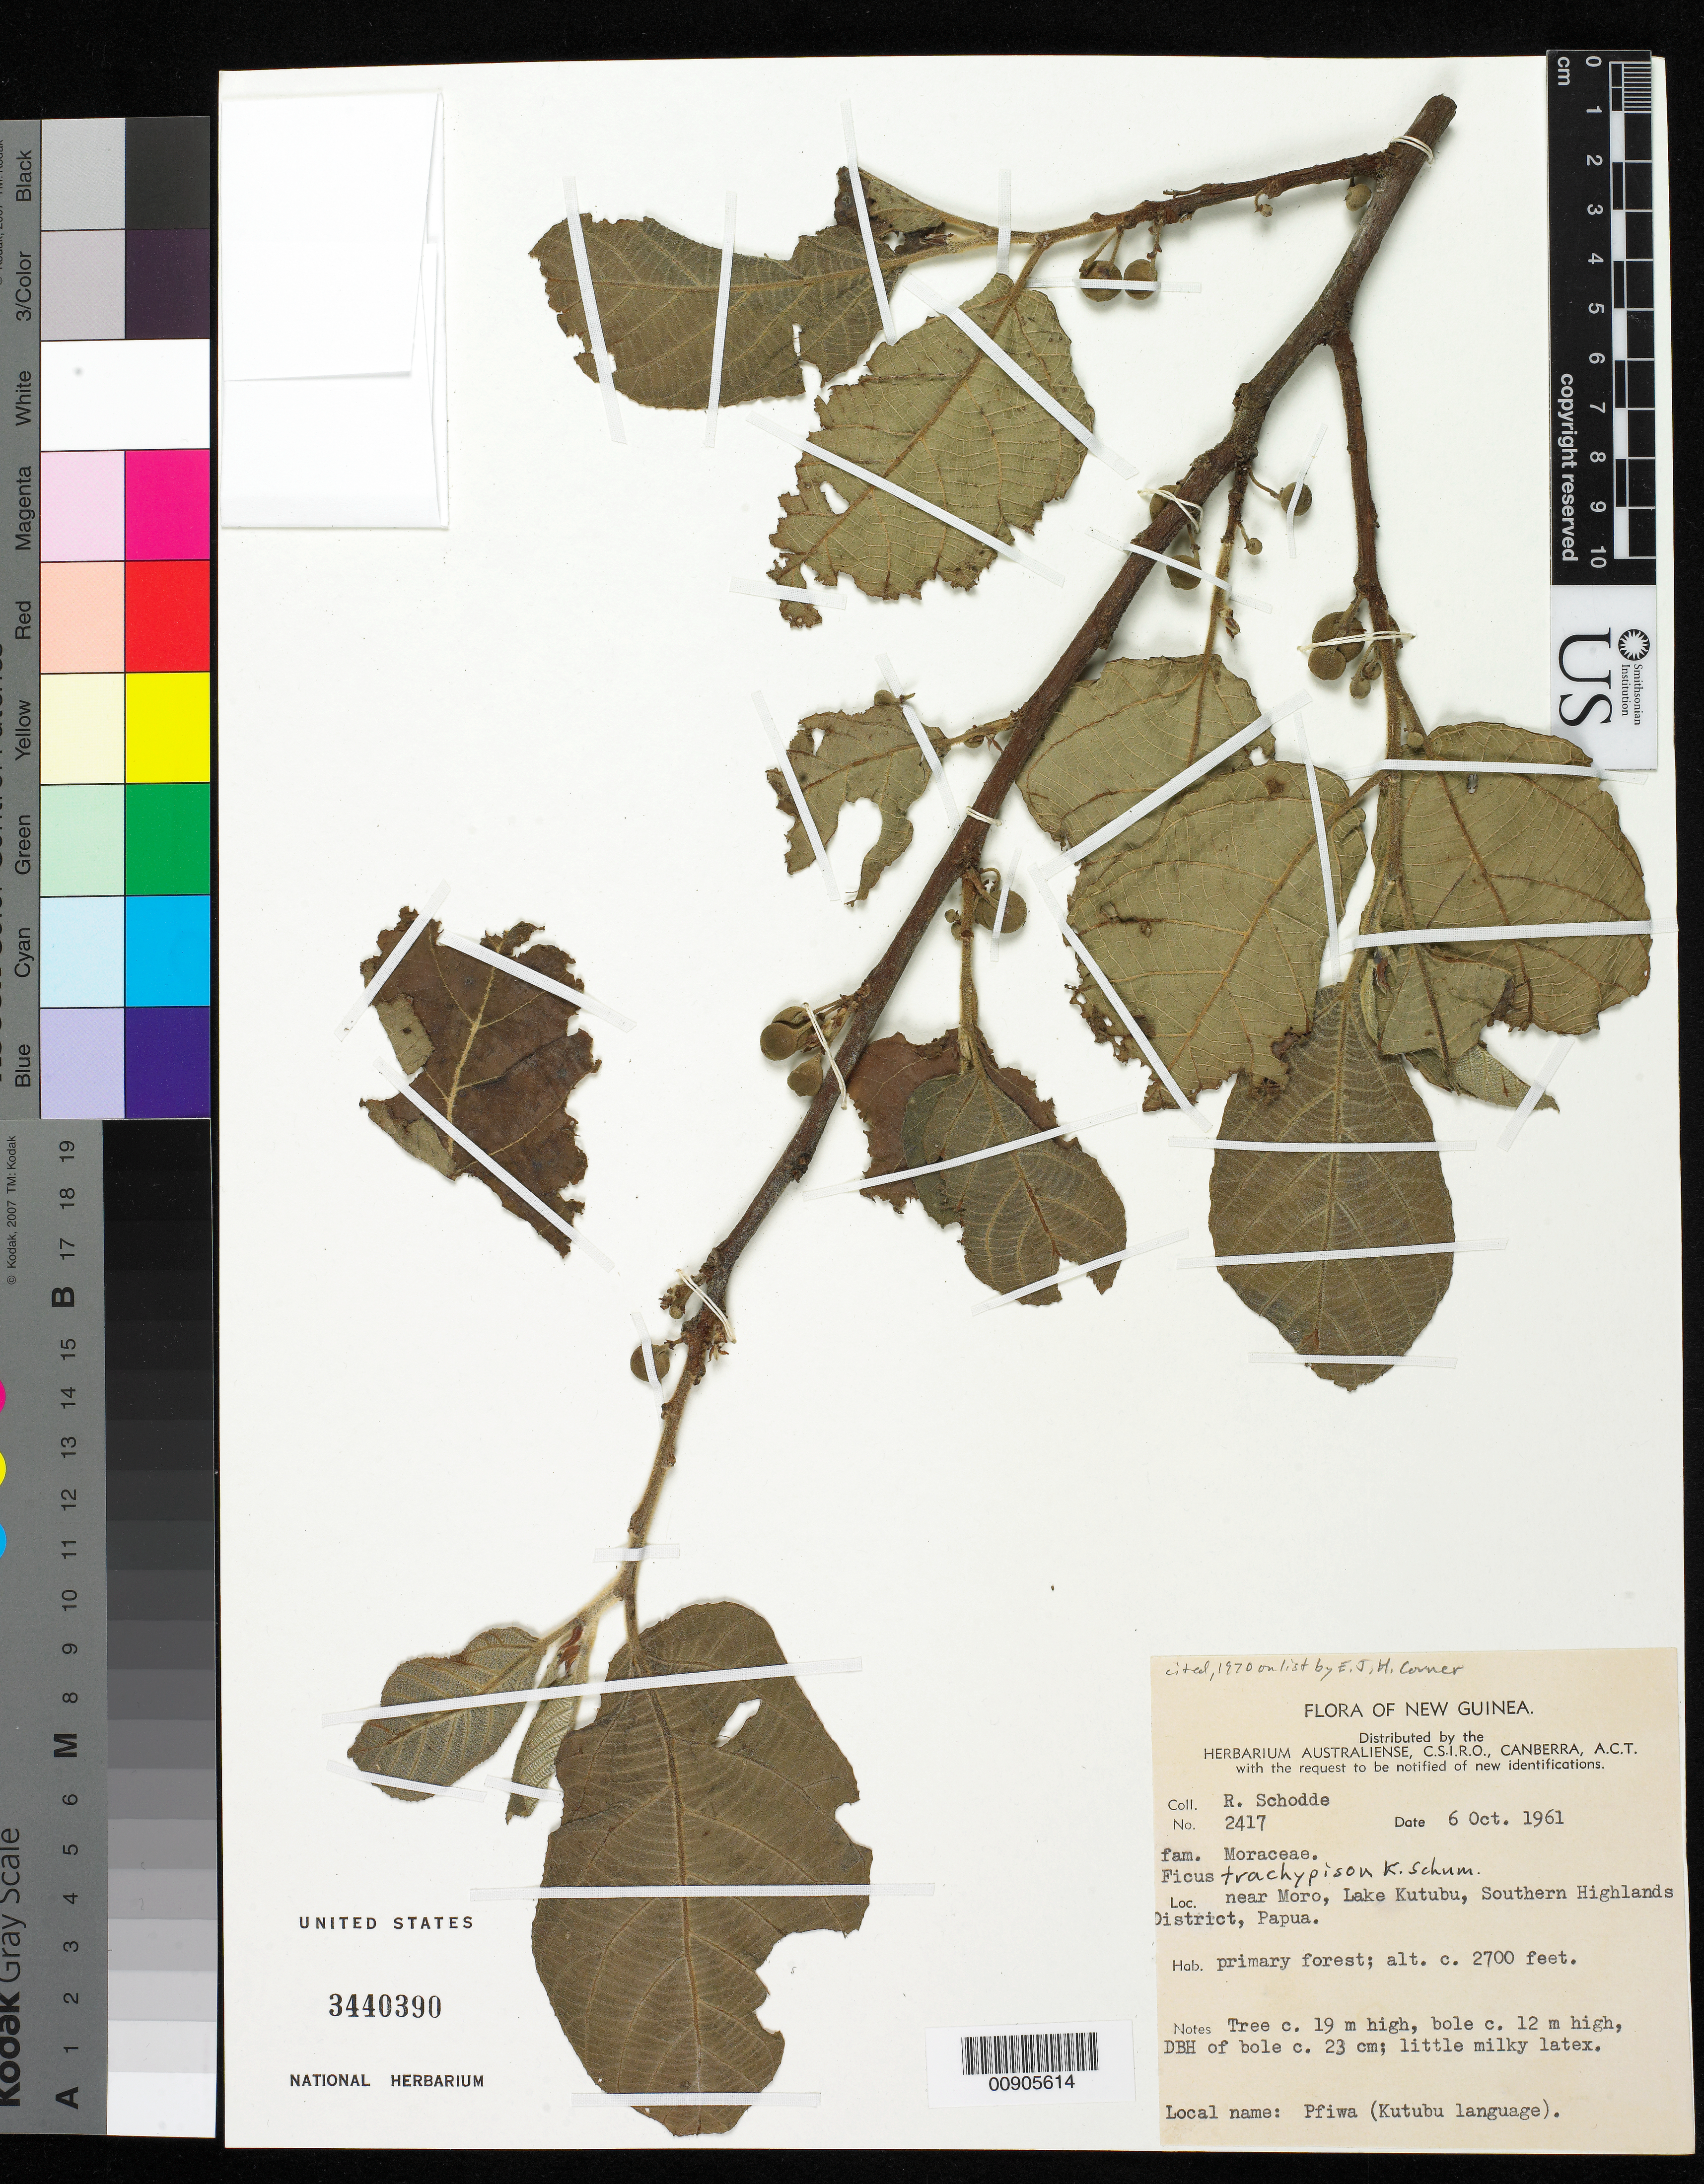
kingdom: Plantae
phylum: Tracheophyta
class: Magnoliopsida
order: Rosales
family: Moraceae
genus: Ficus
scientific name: Ficus trachypison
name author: K. Schum. & Lauterb.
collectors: R. Schodde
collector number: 2417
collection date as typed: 06 Oct 1961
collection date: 1961-10-06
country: Papua New Guinea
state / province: Southern Highlands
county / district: Lake Kutubu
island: New Guinea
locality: Near Moro, Lake Kutubu, Southern Highlands, District, Papua.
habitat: Primary forest.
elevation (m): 823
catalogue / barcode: US 3440390